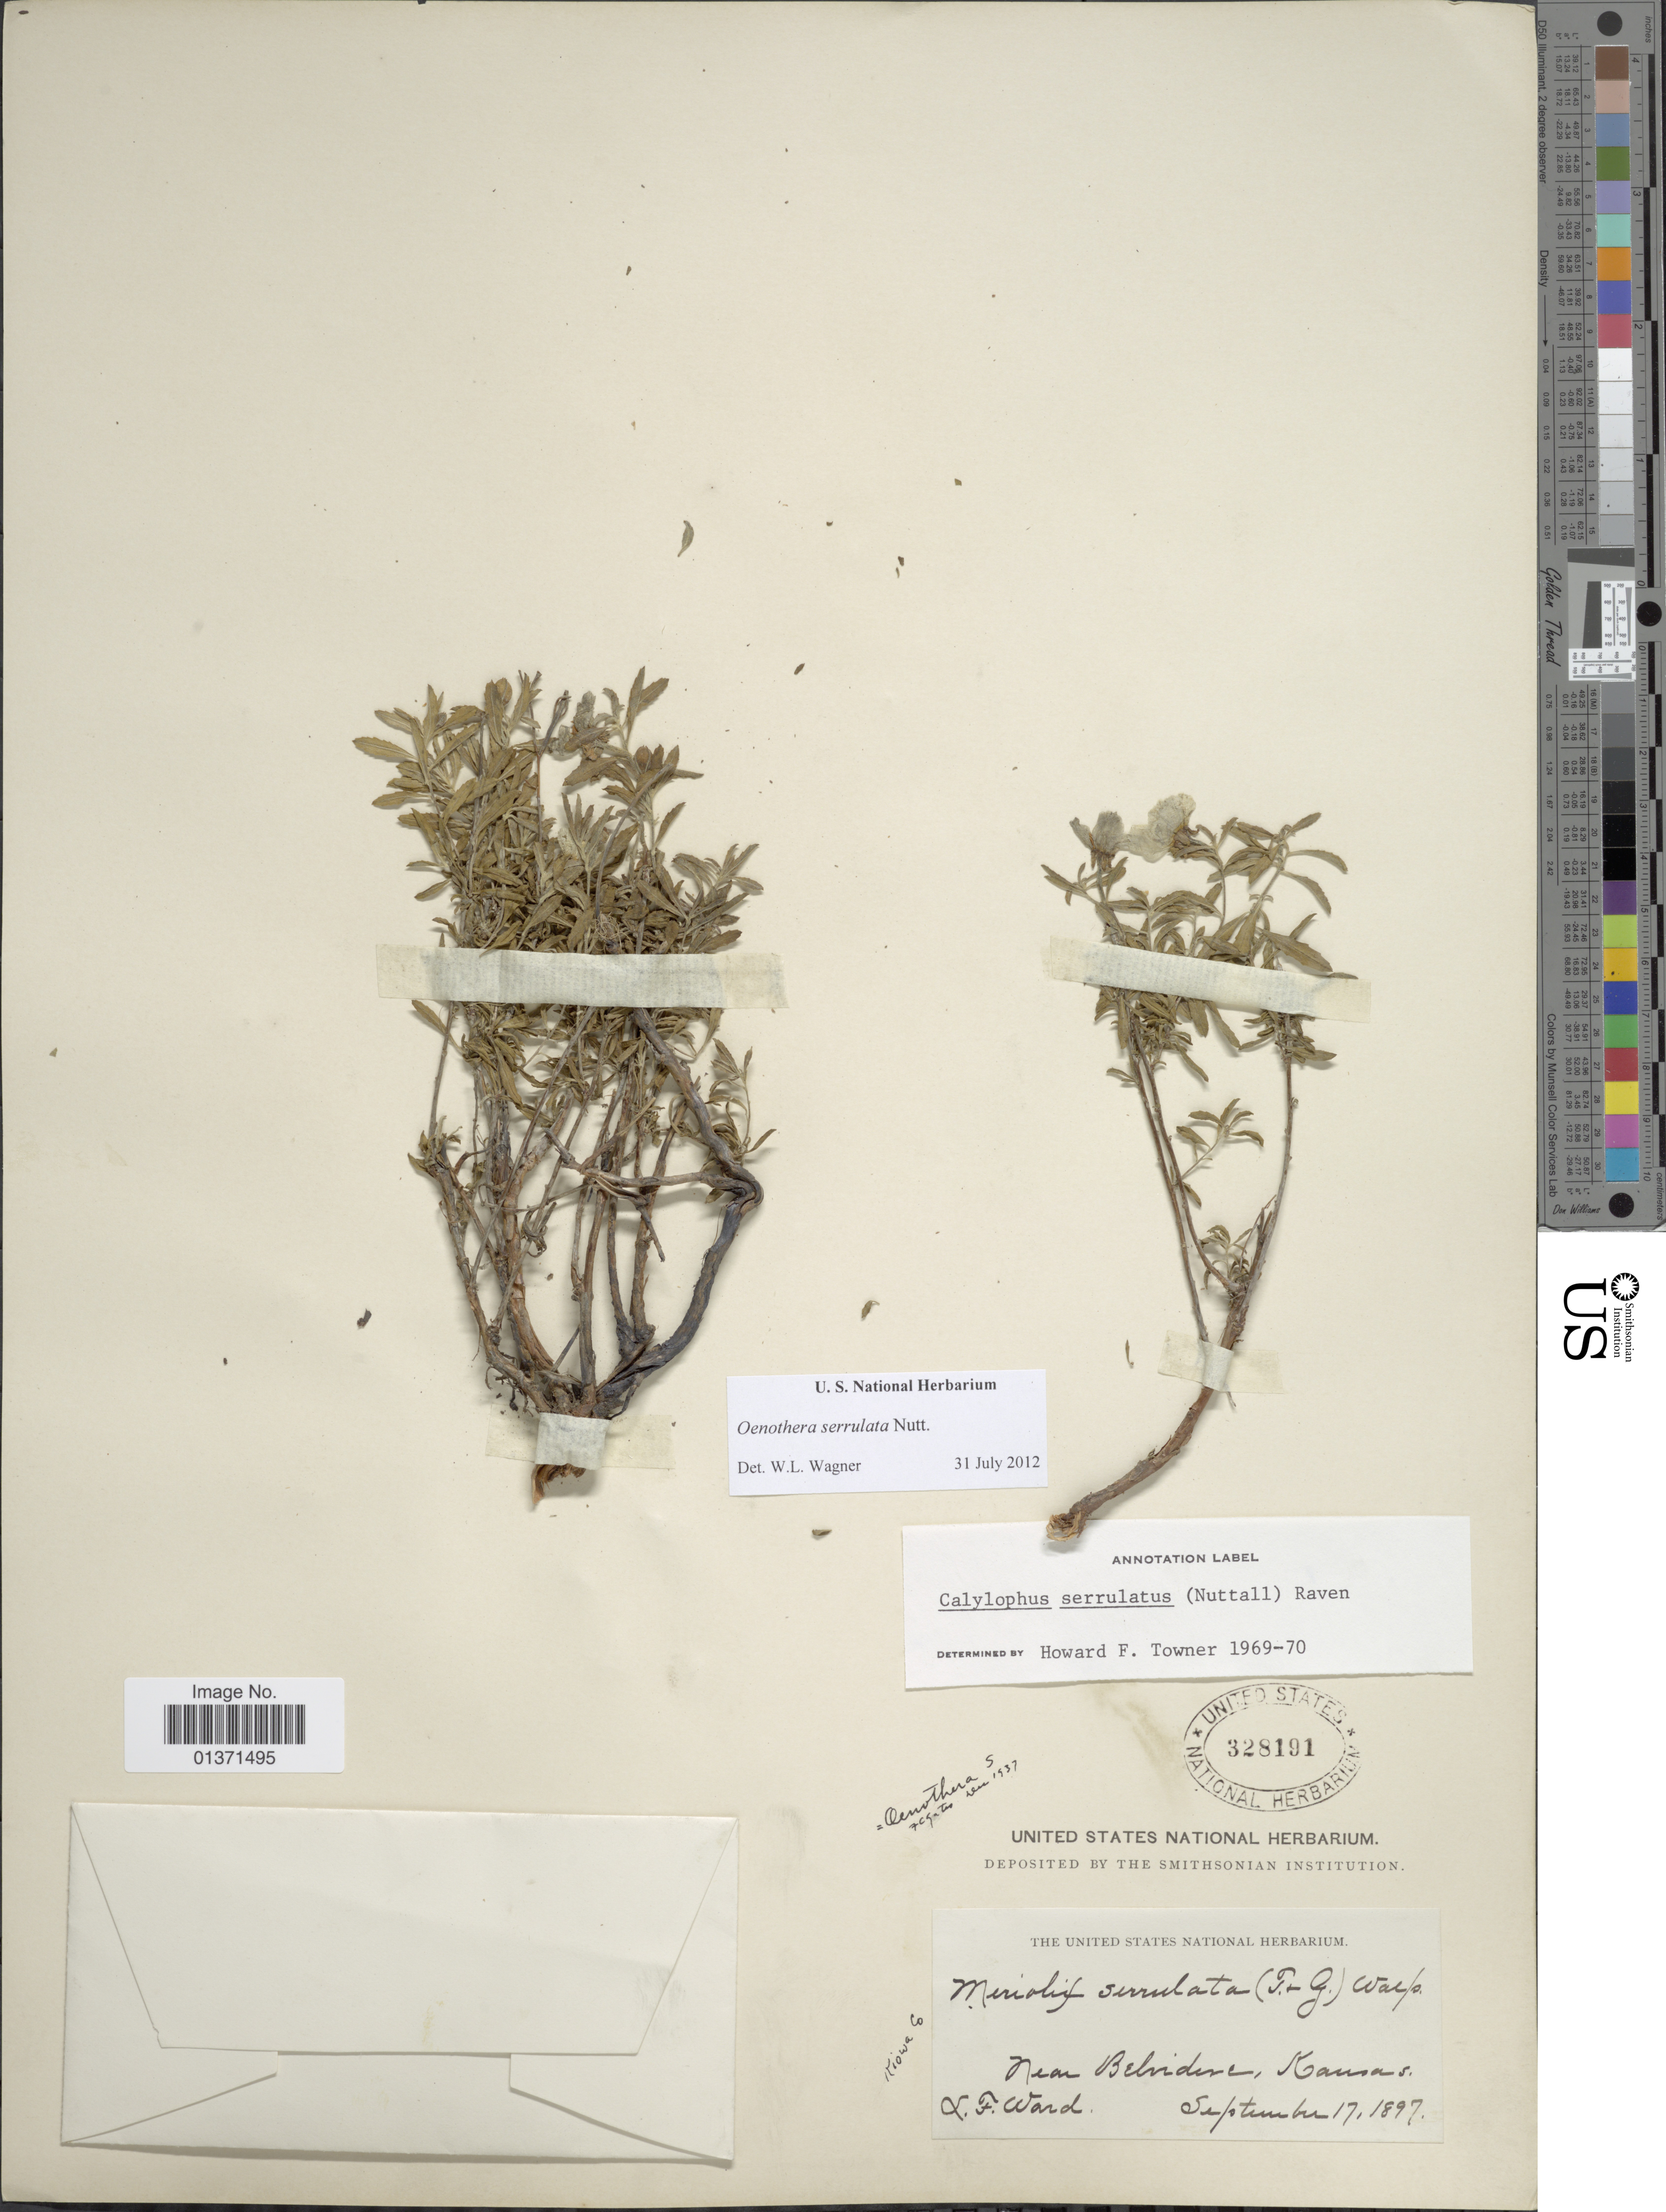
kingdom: Plantae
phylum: Tracheophyta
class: Magnoliopsida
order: Myrtales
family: Onagraceae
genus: Oenothera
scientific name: Oenothera serrulata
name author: Nutt.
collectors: L. Ward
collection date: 1897-09-17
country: United States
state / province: Kansas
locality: Near Belvidere, Kiowa Co.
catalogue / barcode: US 328191